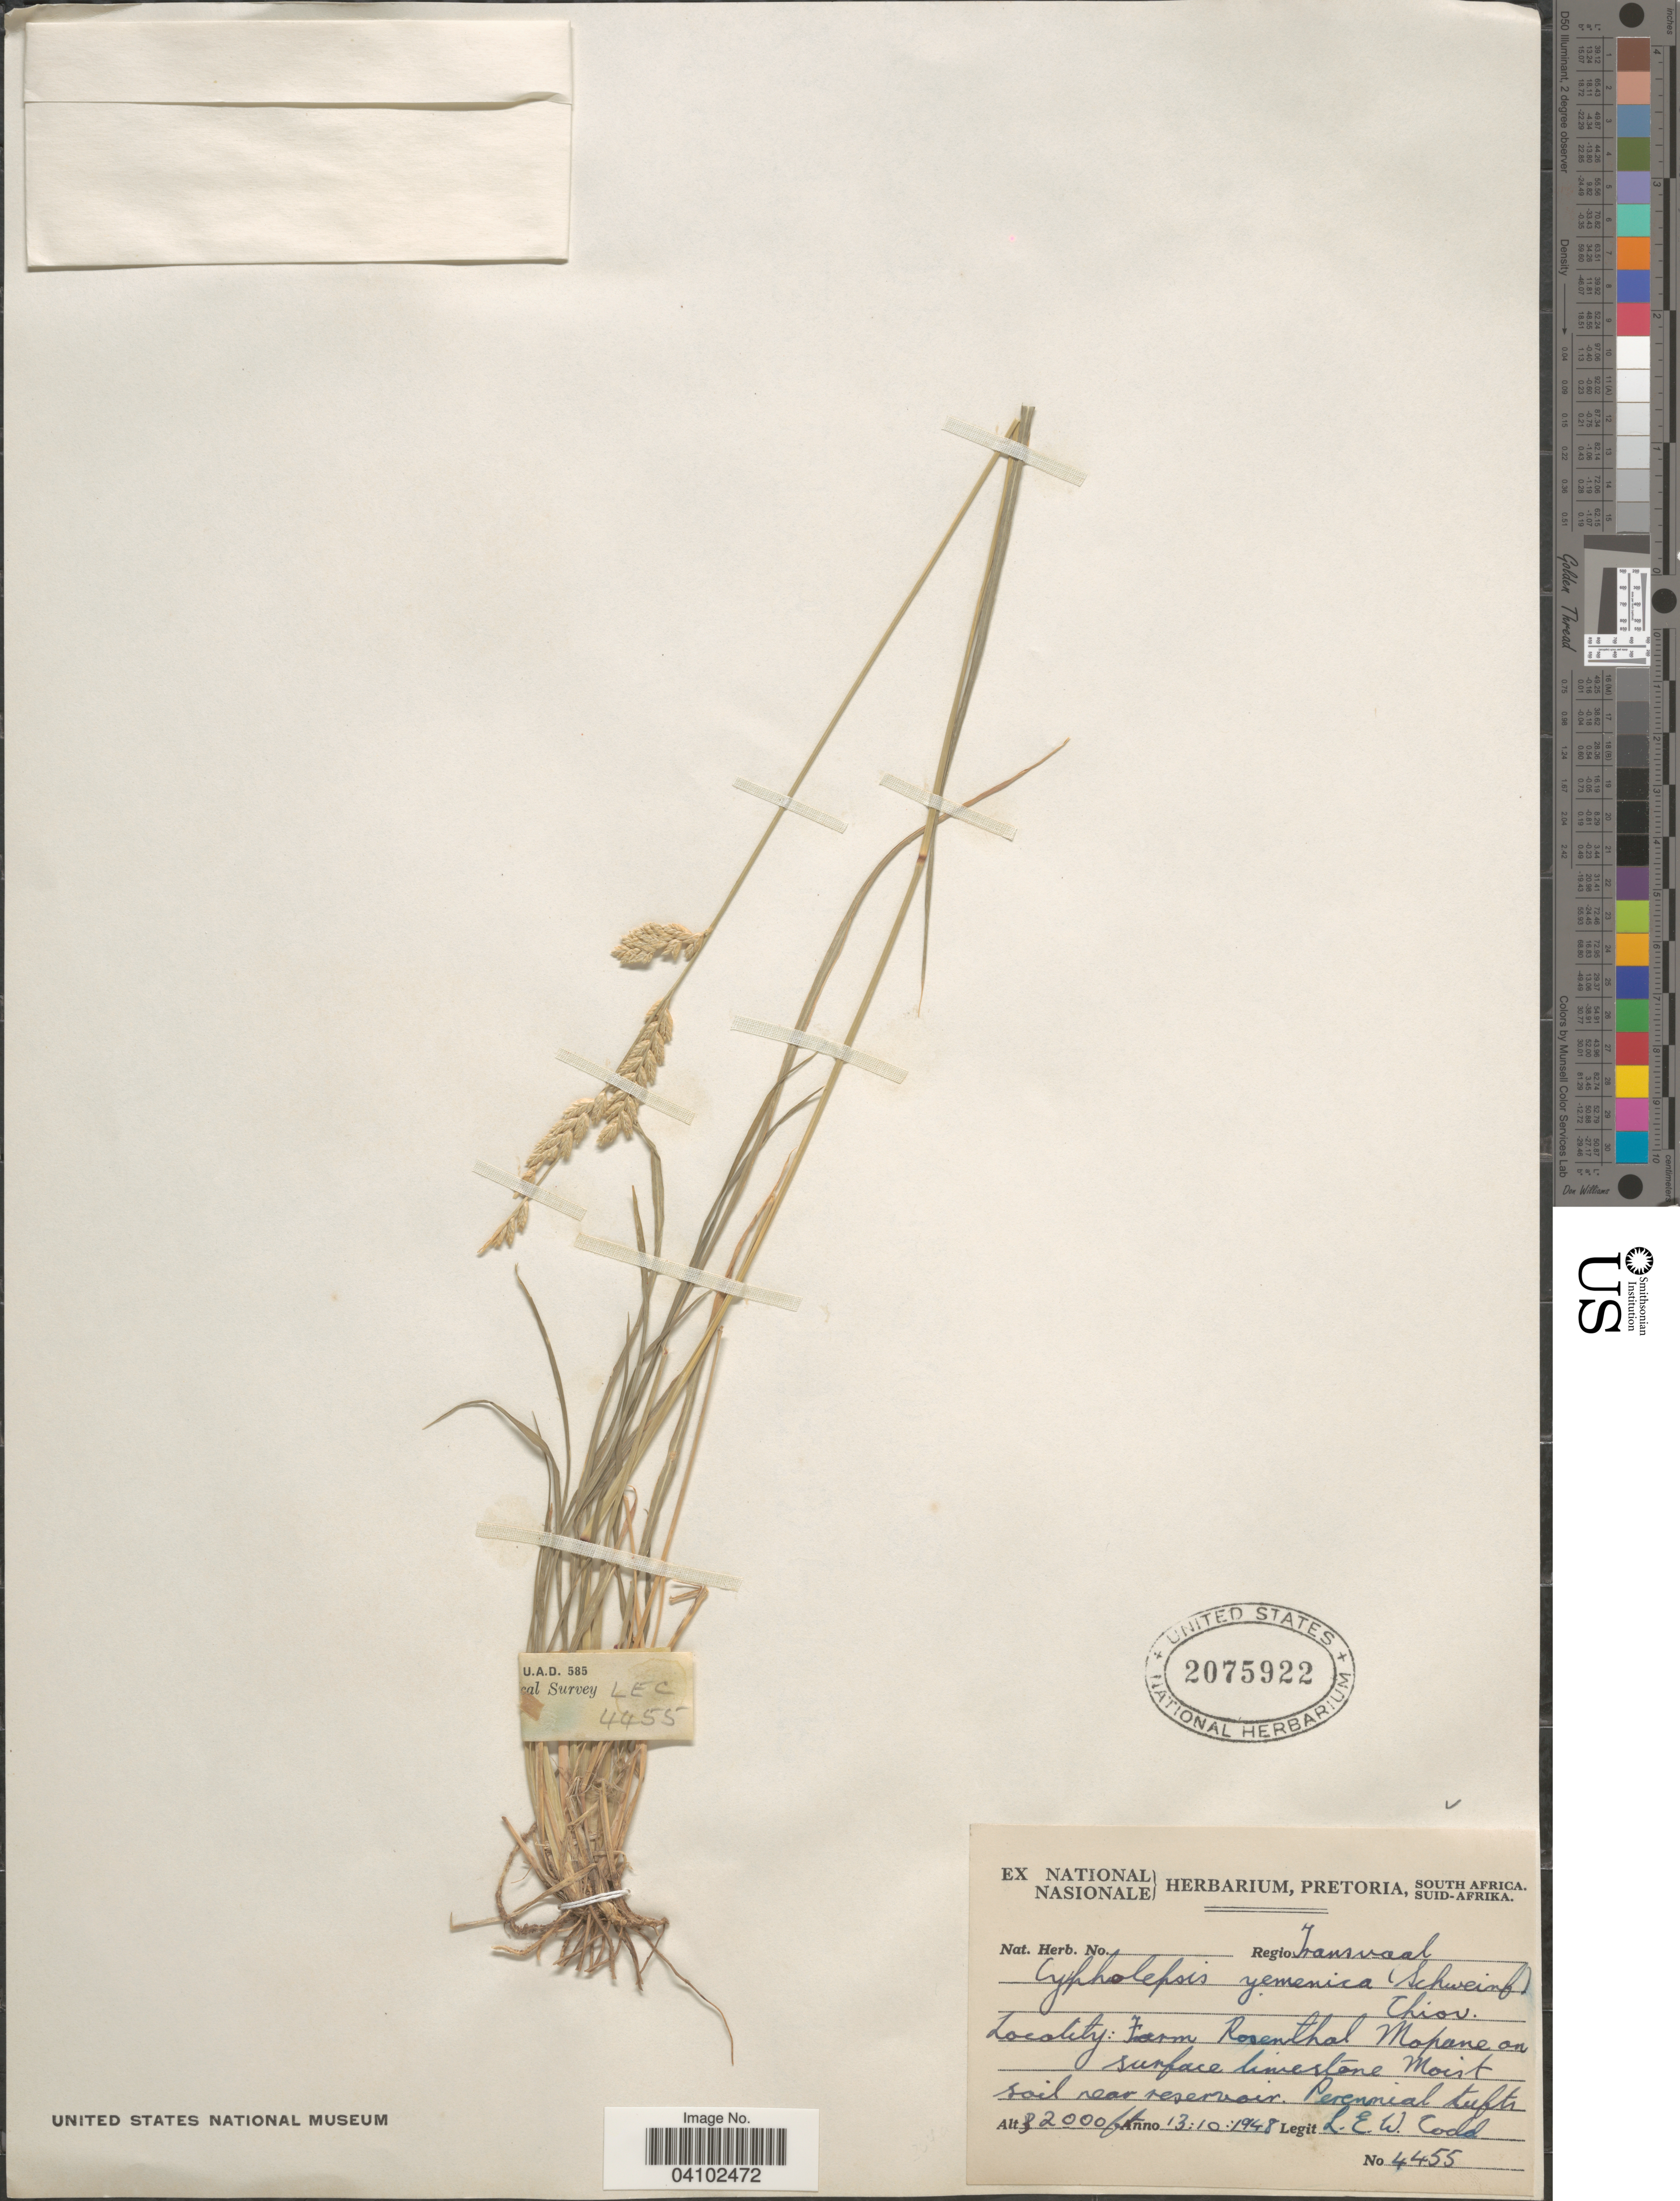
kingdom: Plantae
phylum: Tracheophyta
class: Liliopsida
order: Poales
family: Poaceae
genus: Disakisperma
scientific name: Disakisperma yemenicum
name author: (Schweinf.) P.M. Peterson & N. Snow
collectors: L. Codd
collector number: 4455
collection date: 1948-10-13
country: South Africa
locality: [illegible text]al Survey. Regio Transvaal. Farm Rosenthal Mopane on surface limestone. Moist soil near reservoir.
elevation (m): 610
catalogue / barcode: US 2075922